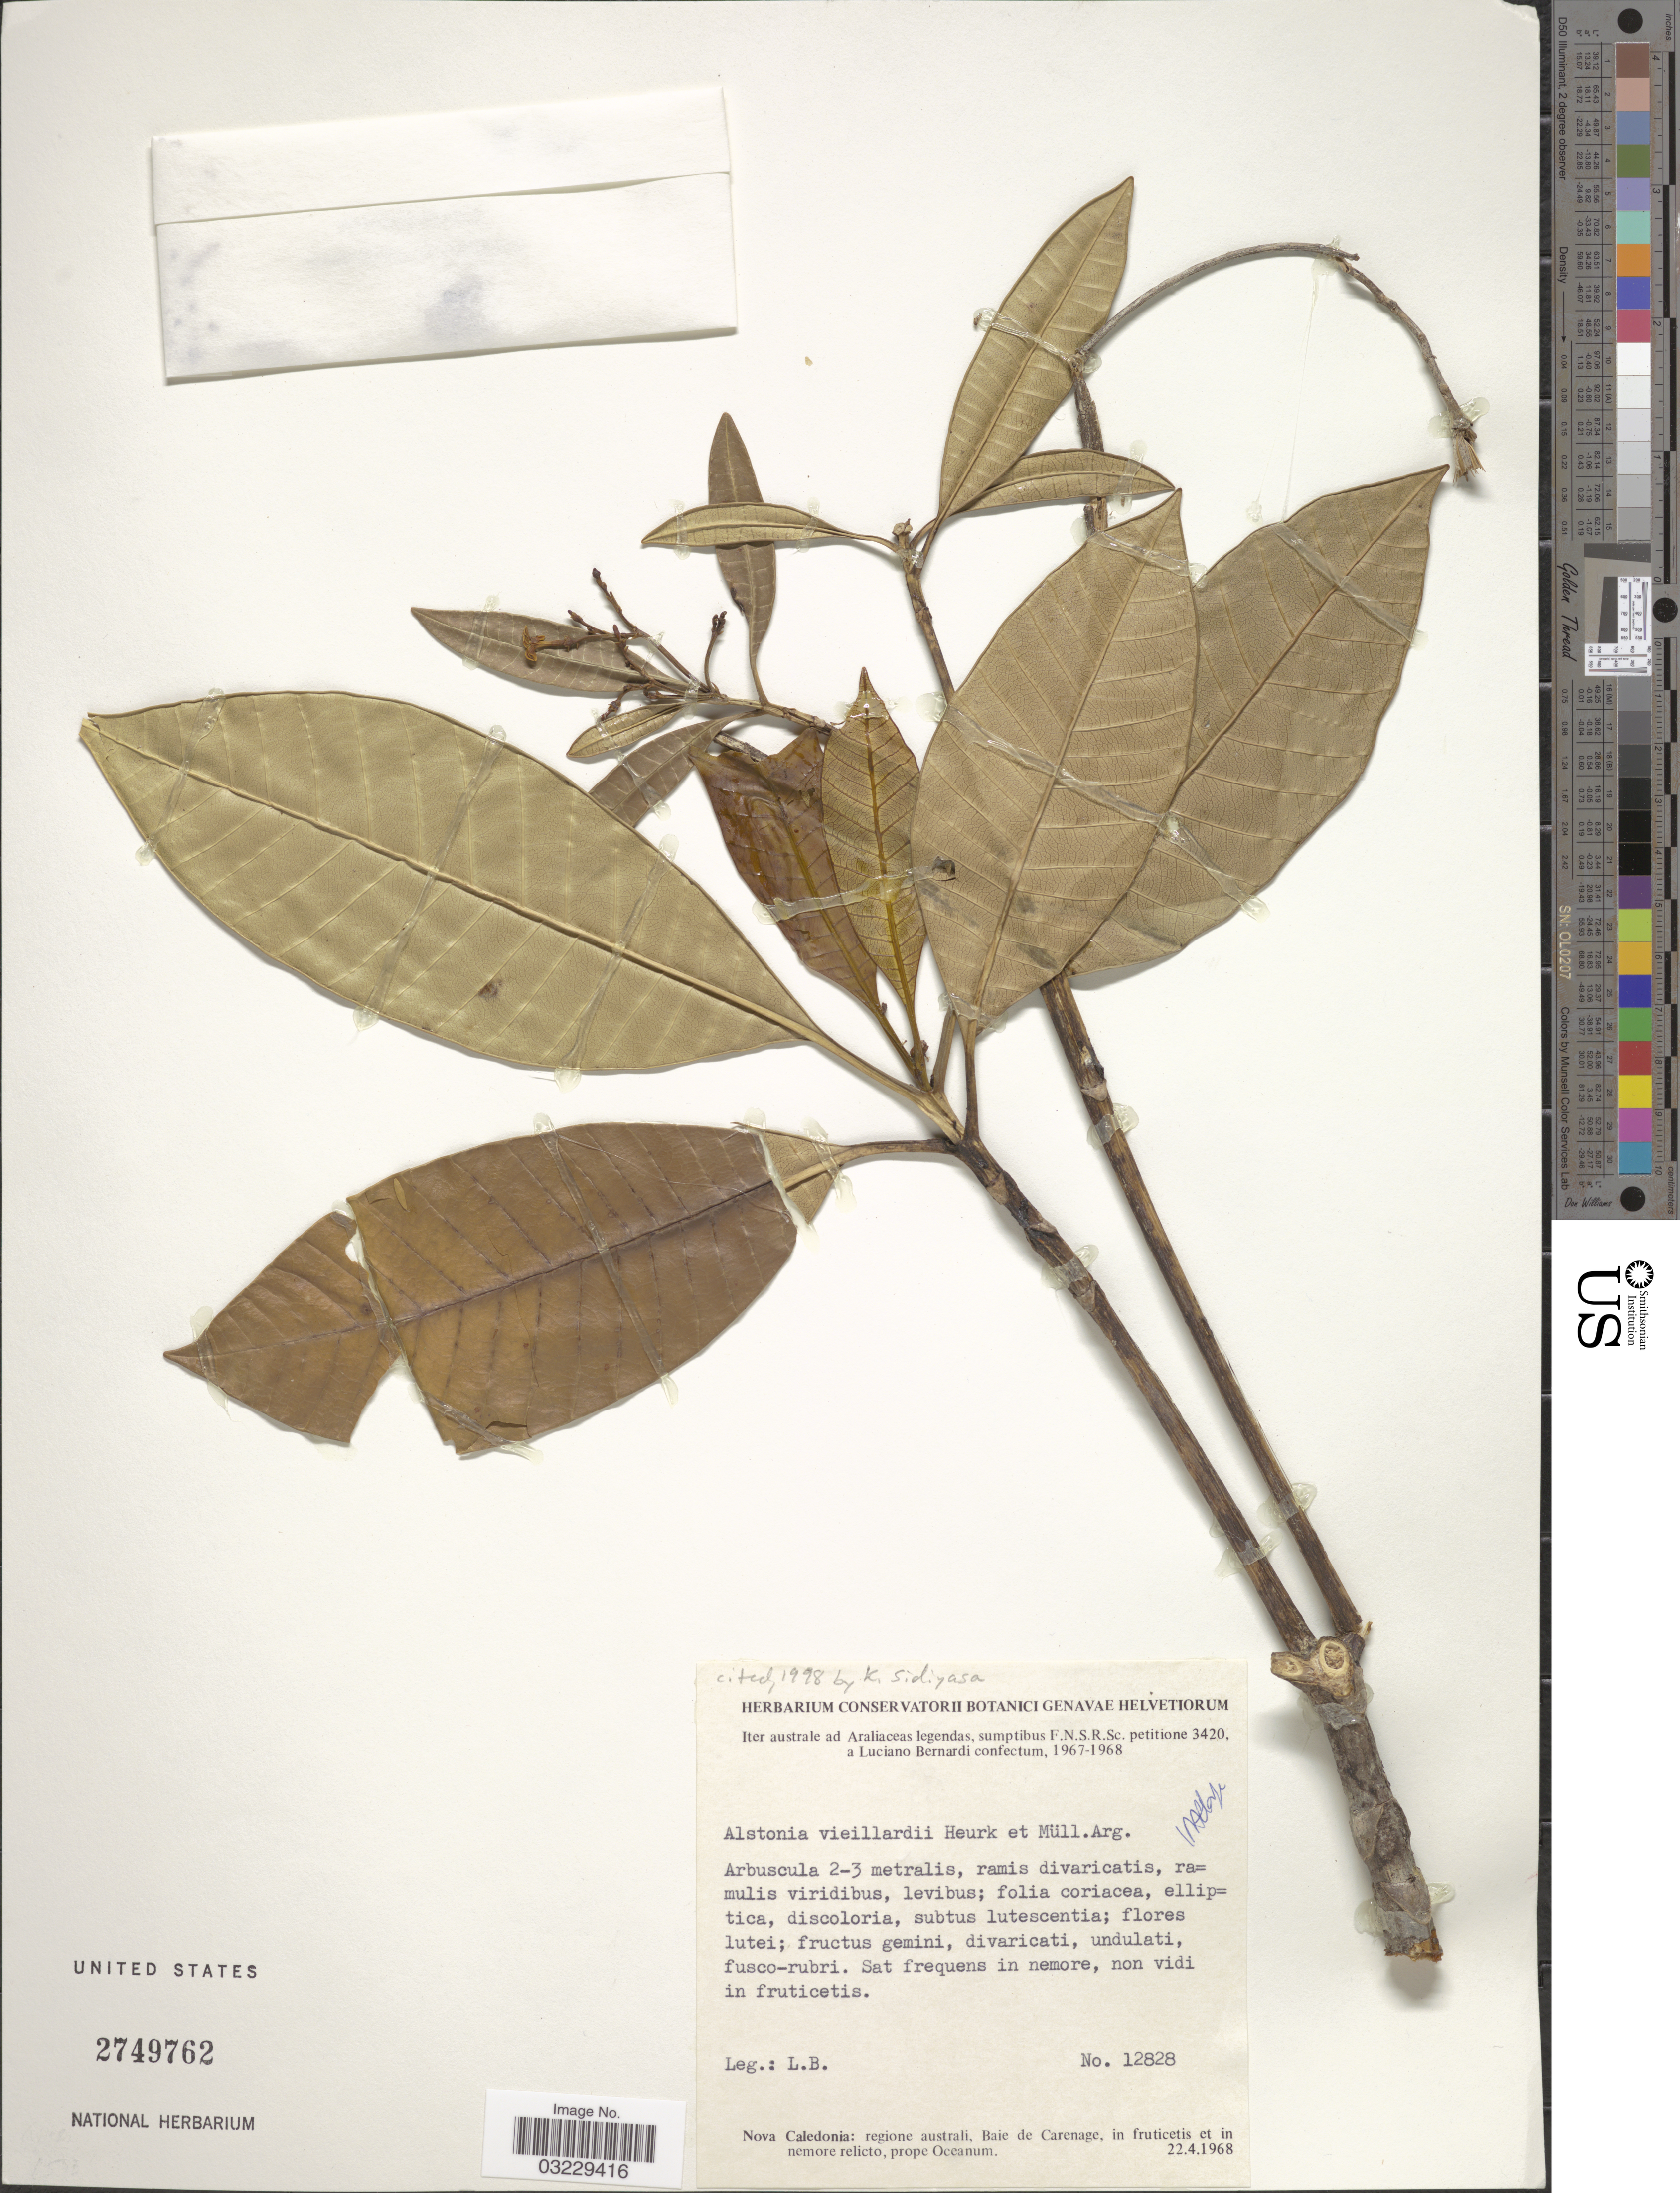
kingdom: Plantae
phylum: Tracheophyta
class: Magnoliopsida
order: Gentianales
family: Apocynaceae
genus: Alstonia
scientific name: Alstonia vieillardii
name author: Van Heurck & Müll. Arg.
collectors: L. Bernardi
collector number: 12828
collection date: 1968-04-22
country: New Caledonia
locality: Nova Caledonia: regione australi, Baie de Carenage, prope Oceanum.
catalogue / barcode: US 2749762